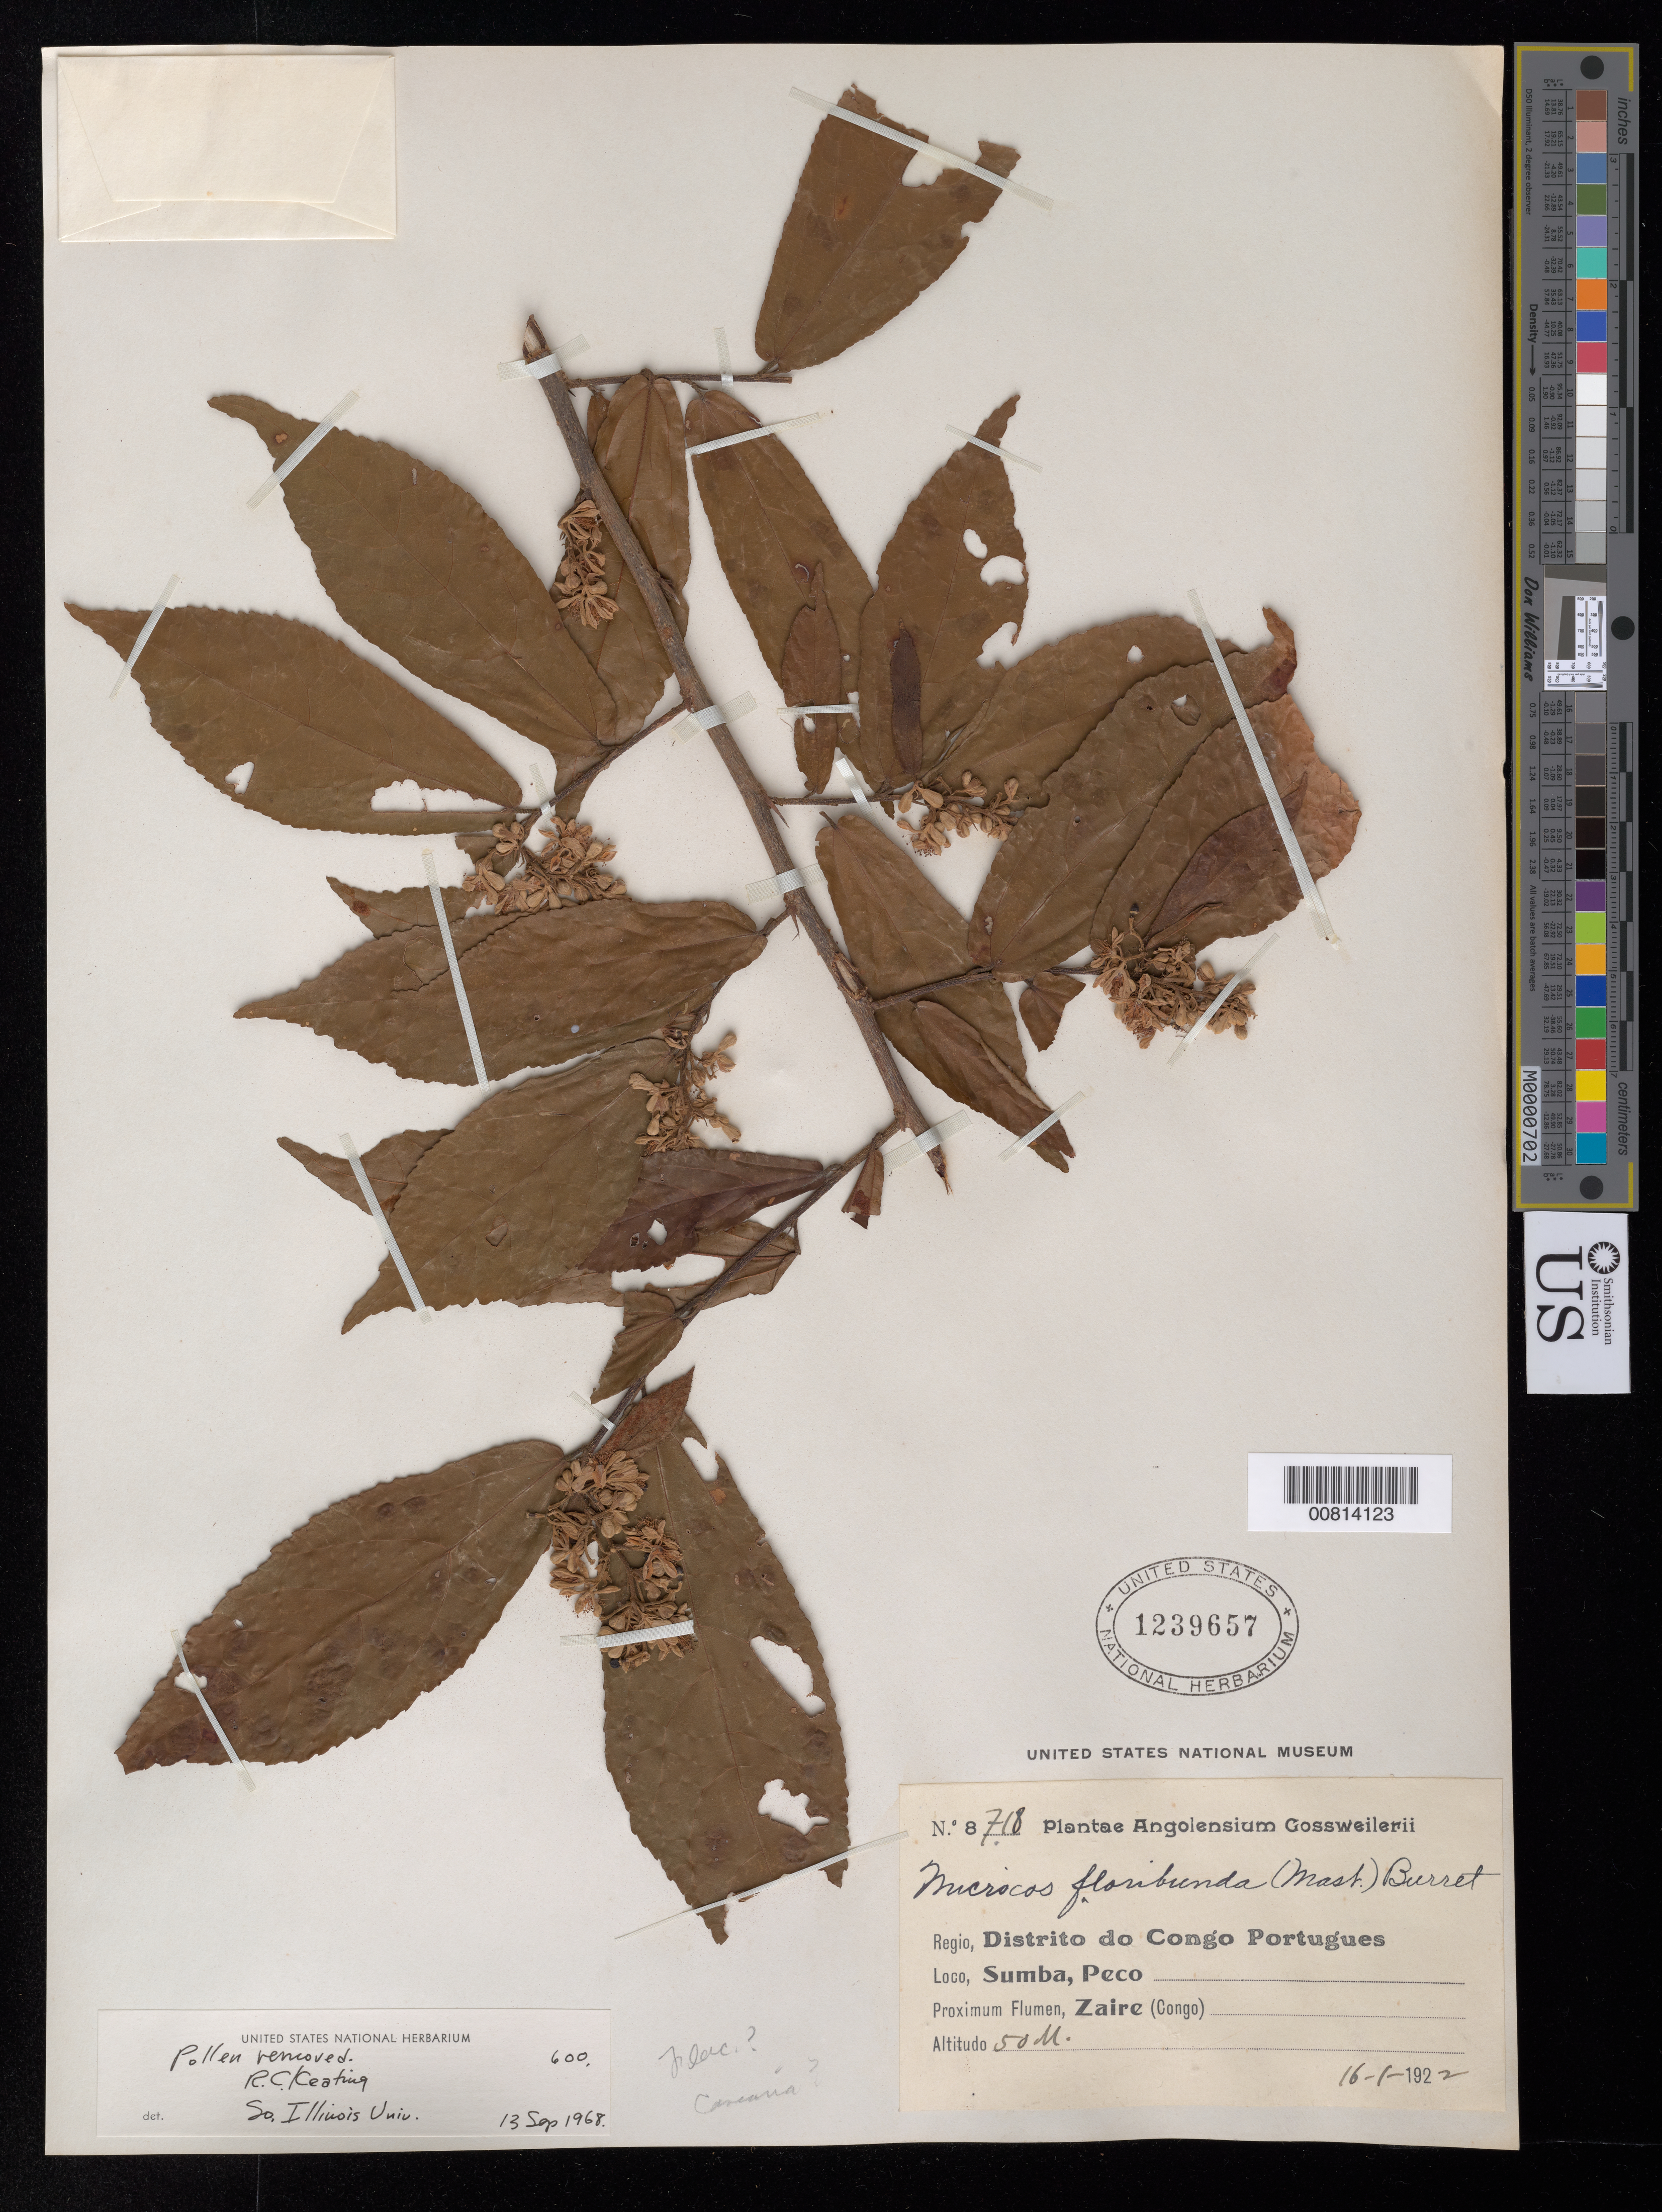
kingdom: Plantae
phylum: Tracheophyta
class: Magnoliopsida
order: Malvales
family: Malvaceae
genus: Microcos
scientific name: Microcos floribunda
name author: (Mast.) Burret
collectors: J. Gossweiler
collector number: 8718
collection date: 1922-01-16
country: Congo, Democratic Republic of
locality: Sumba to Peco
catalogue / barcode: US 1239657